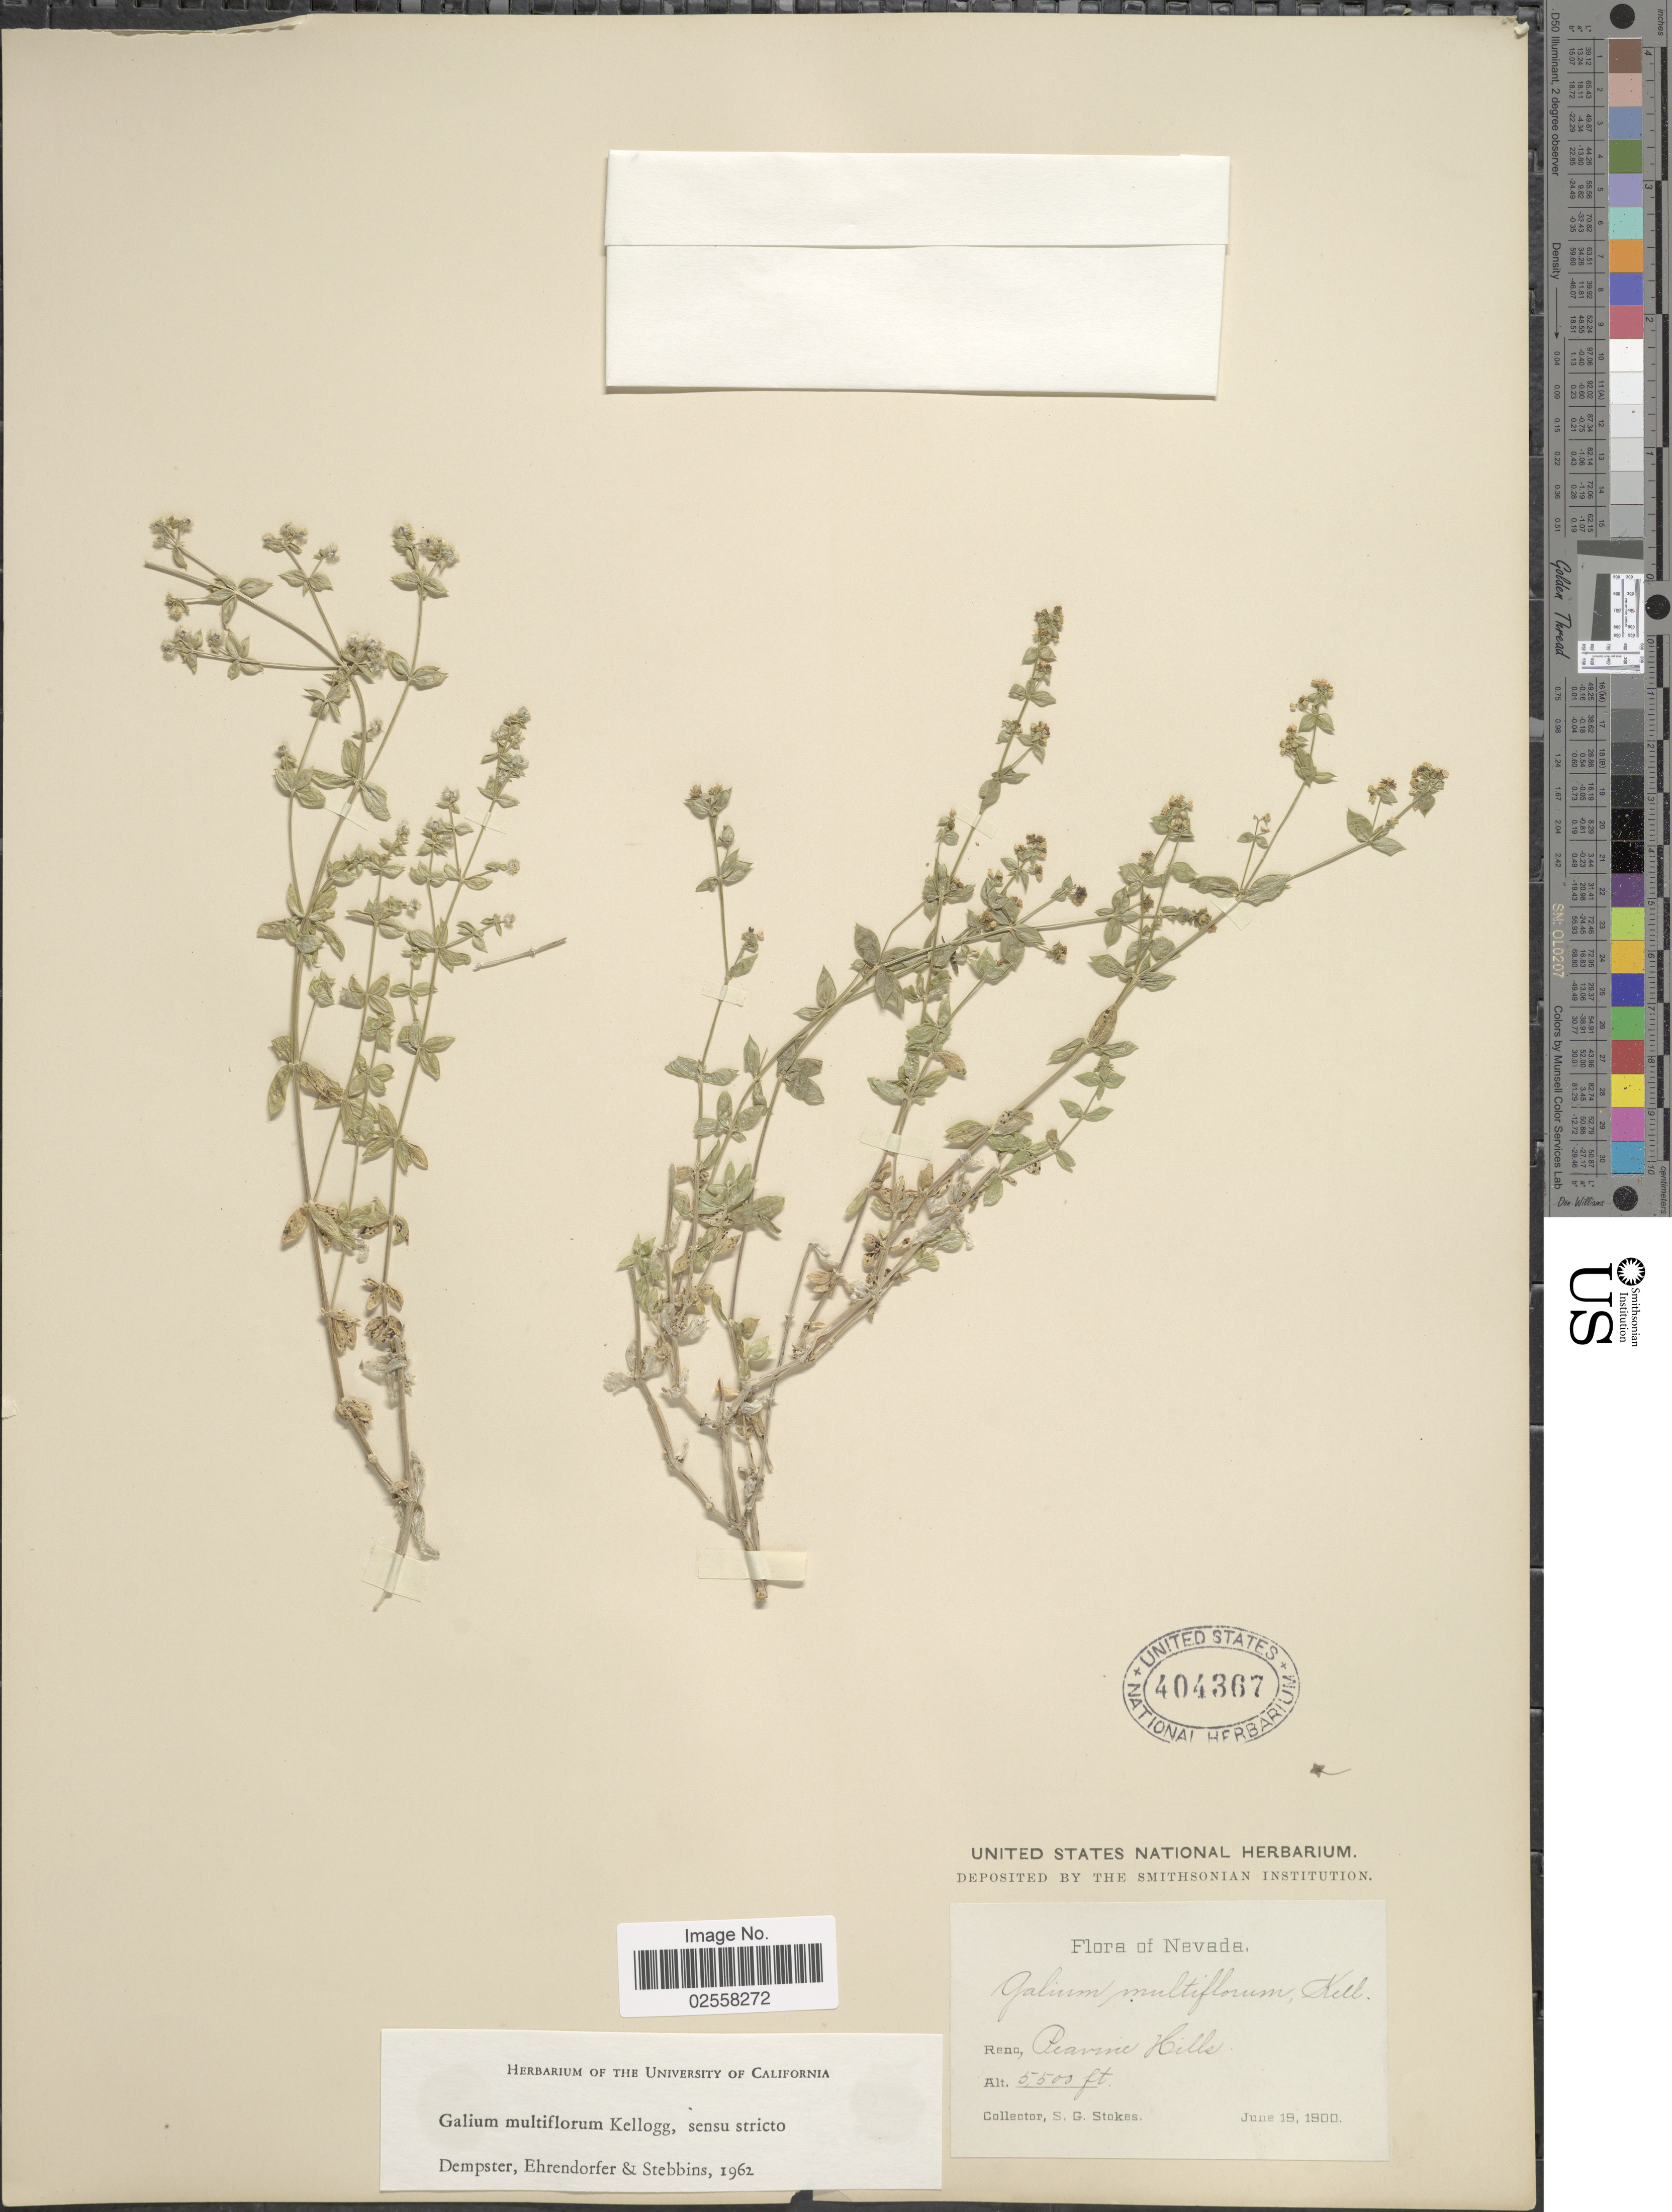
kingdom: Plantae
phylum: Tracheophyta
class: Magnoliopsida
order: Gentianales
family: Rubiaceae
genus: Galium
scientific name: Galium multiflorum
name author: Kellogg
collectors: S. G. Stokes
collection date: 1900-06-19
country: United States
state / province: Nevada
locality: Reno, Peavine Hills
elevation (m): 1676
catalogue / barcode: US 404367